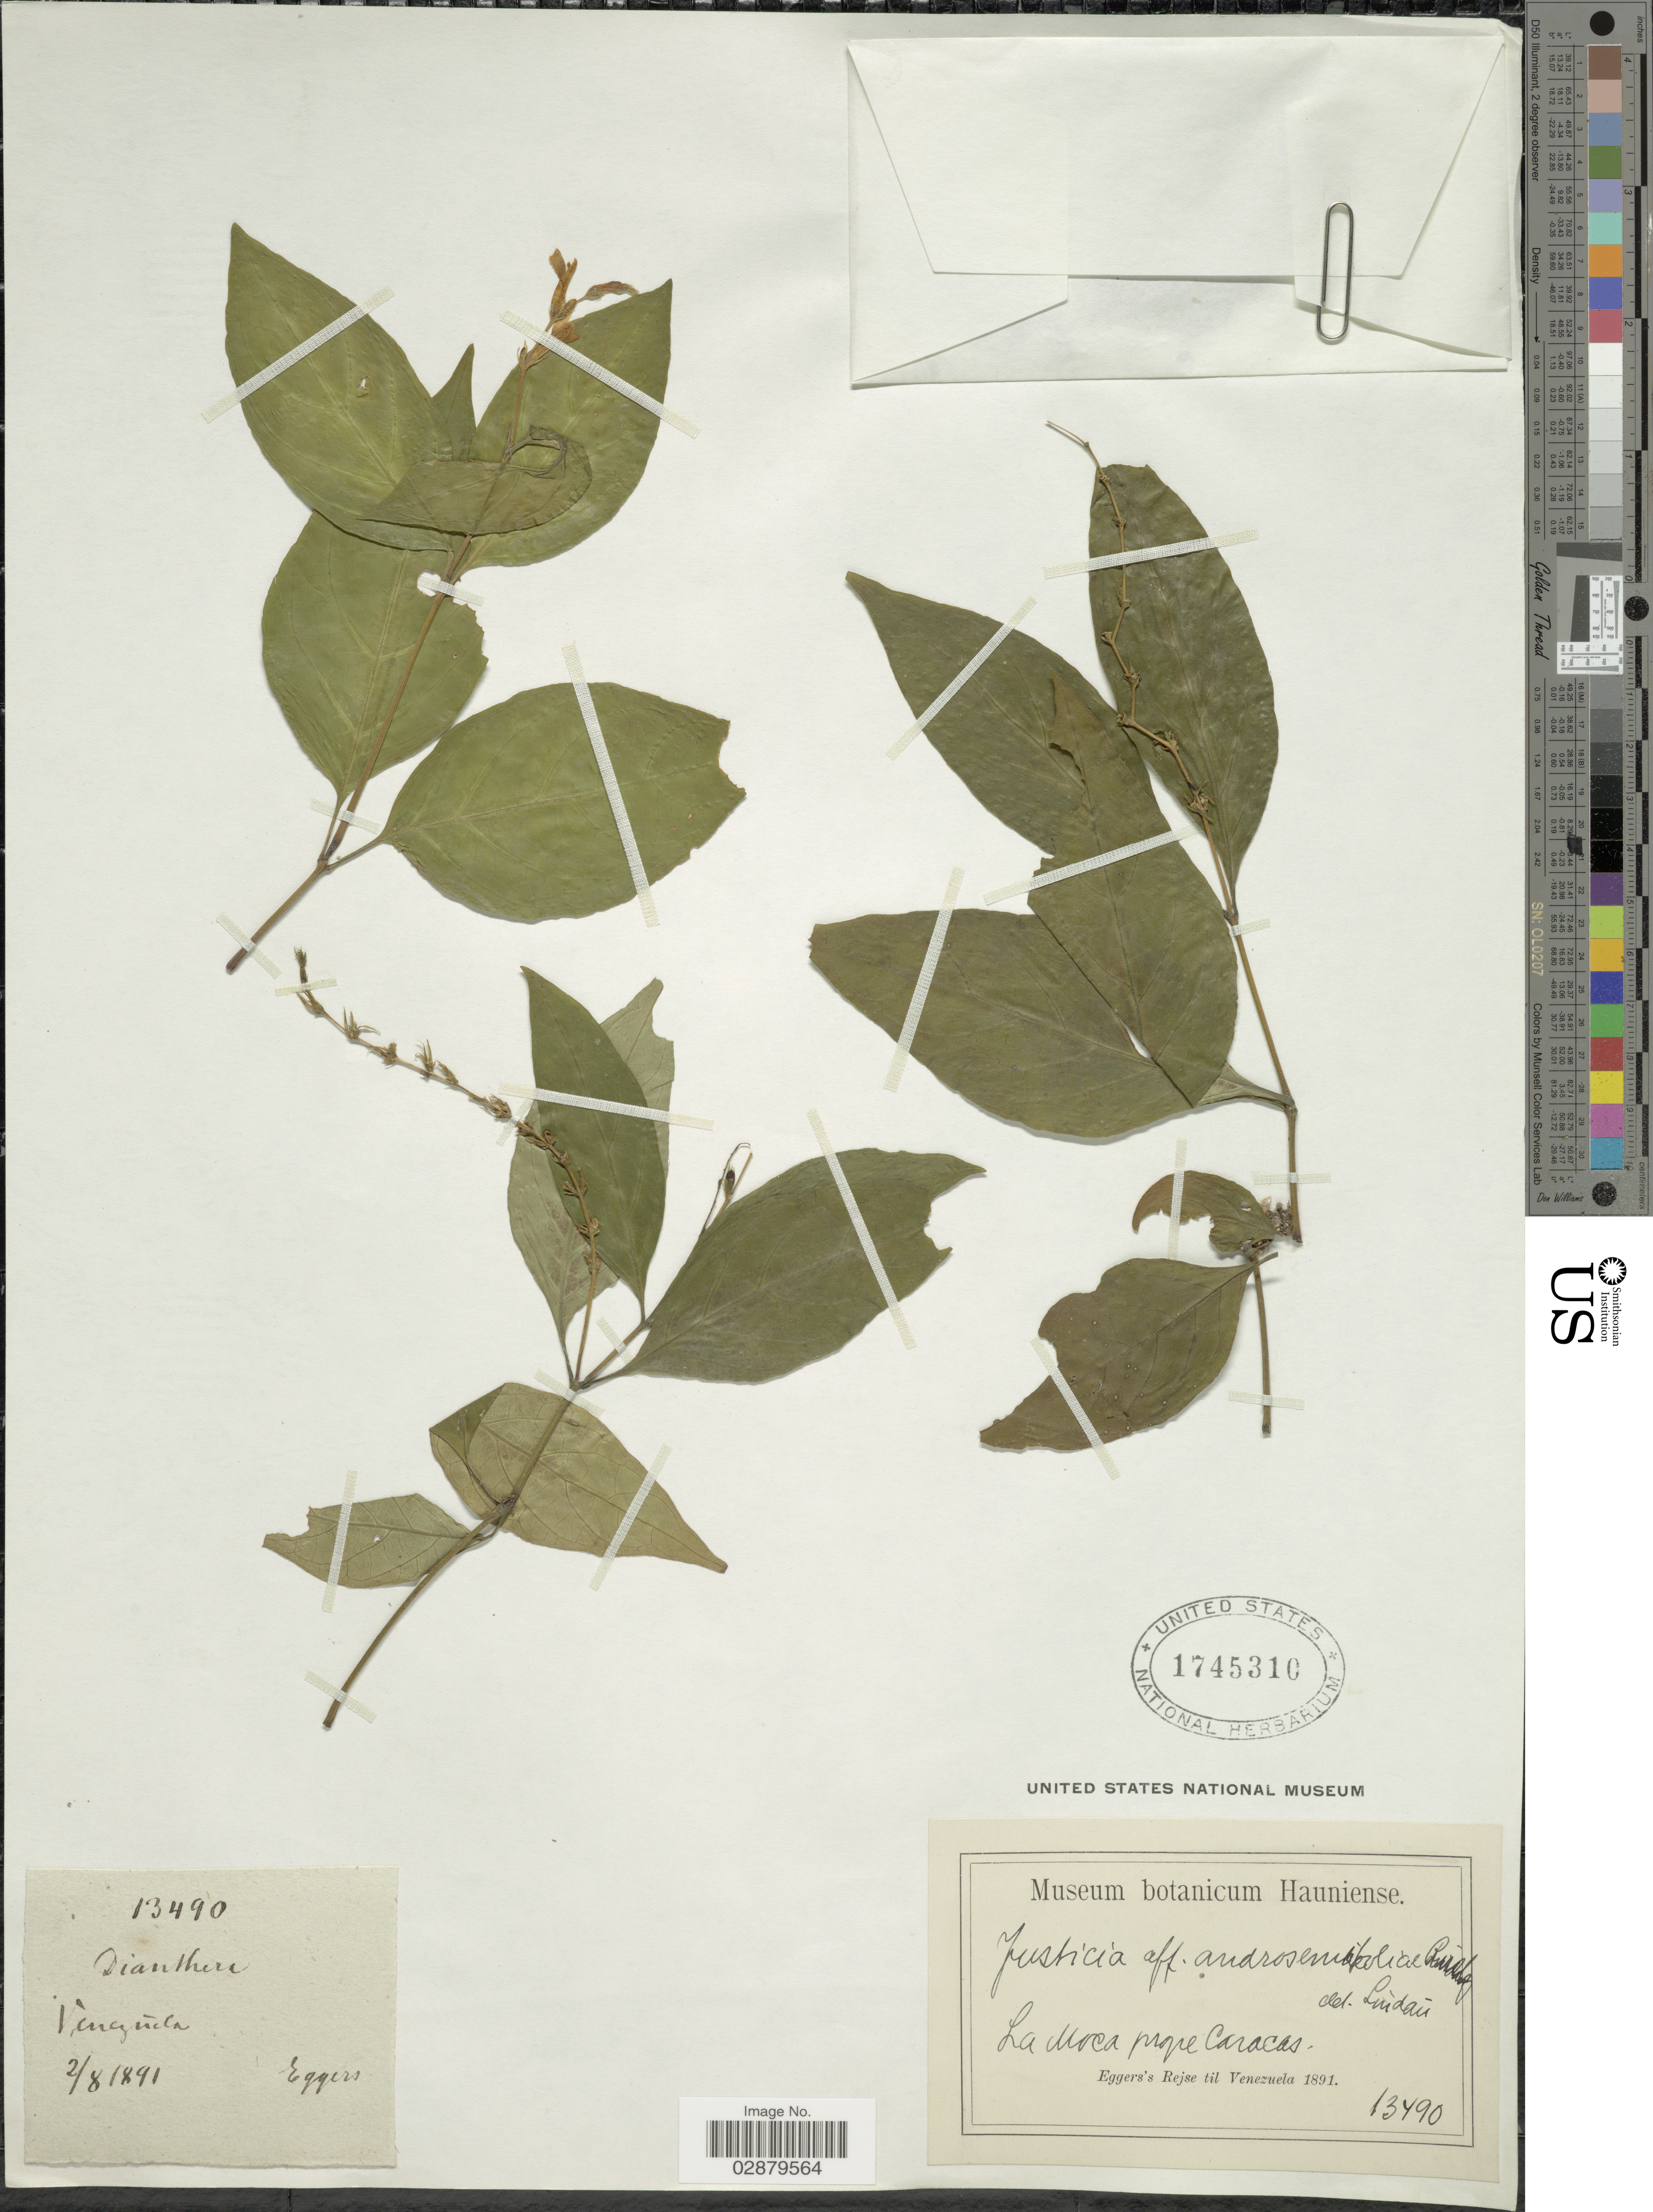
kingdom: Plantae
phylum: Tracheophyta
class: Magnoliopsida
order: Lamiales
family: Acanthaceae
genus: Justicia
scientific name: Justicia leptophylla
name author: Leonard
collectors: -. Eggers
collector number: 13490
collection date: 1891-08-02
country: Venezuela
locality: La Moca prope Caracas.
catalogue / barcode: US 1745310